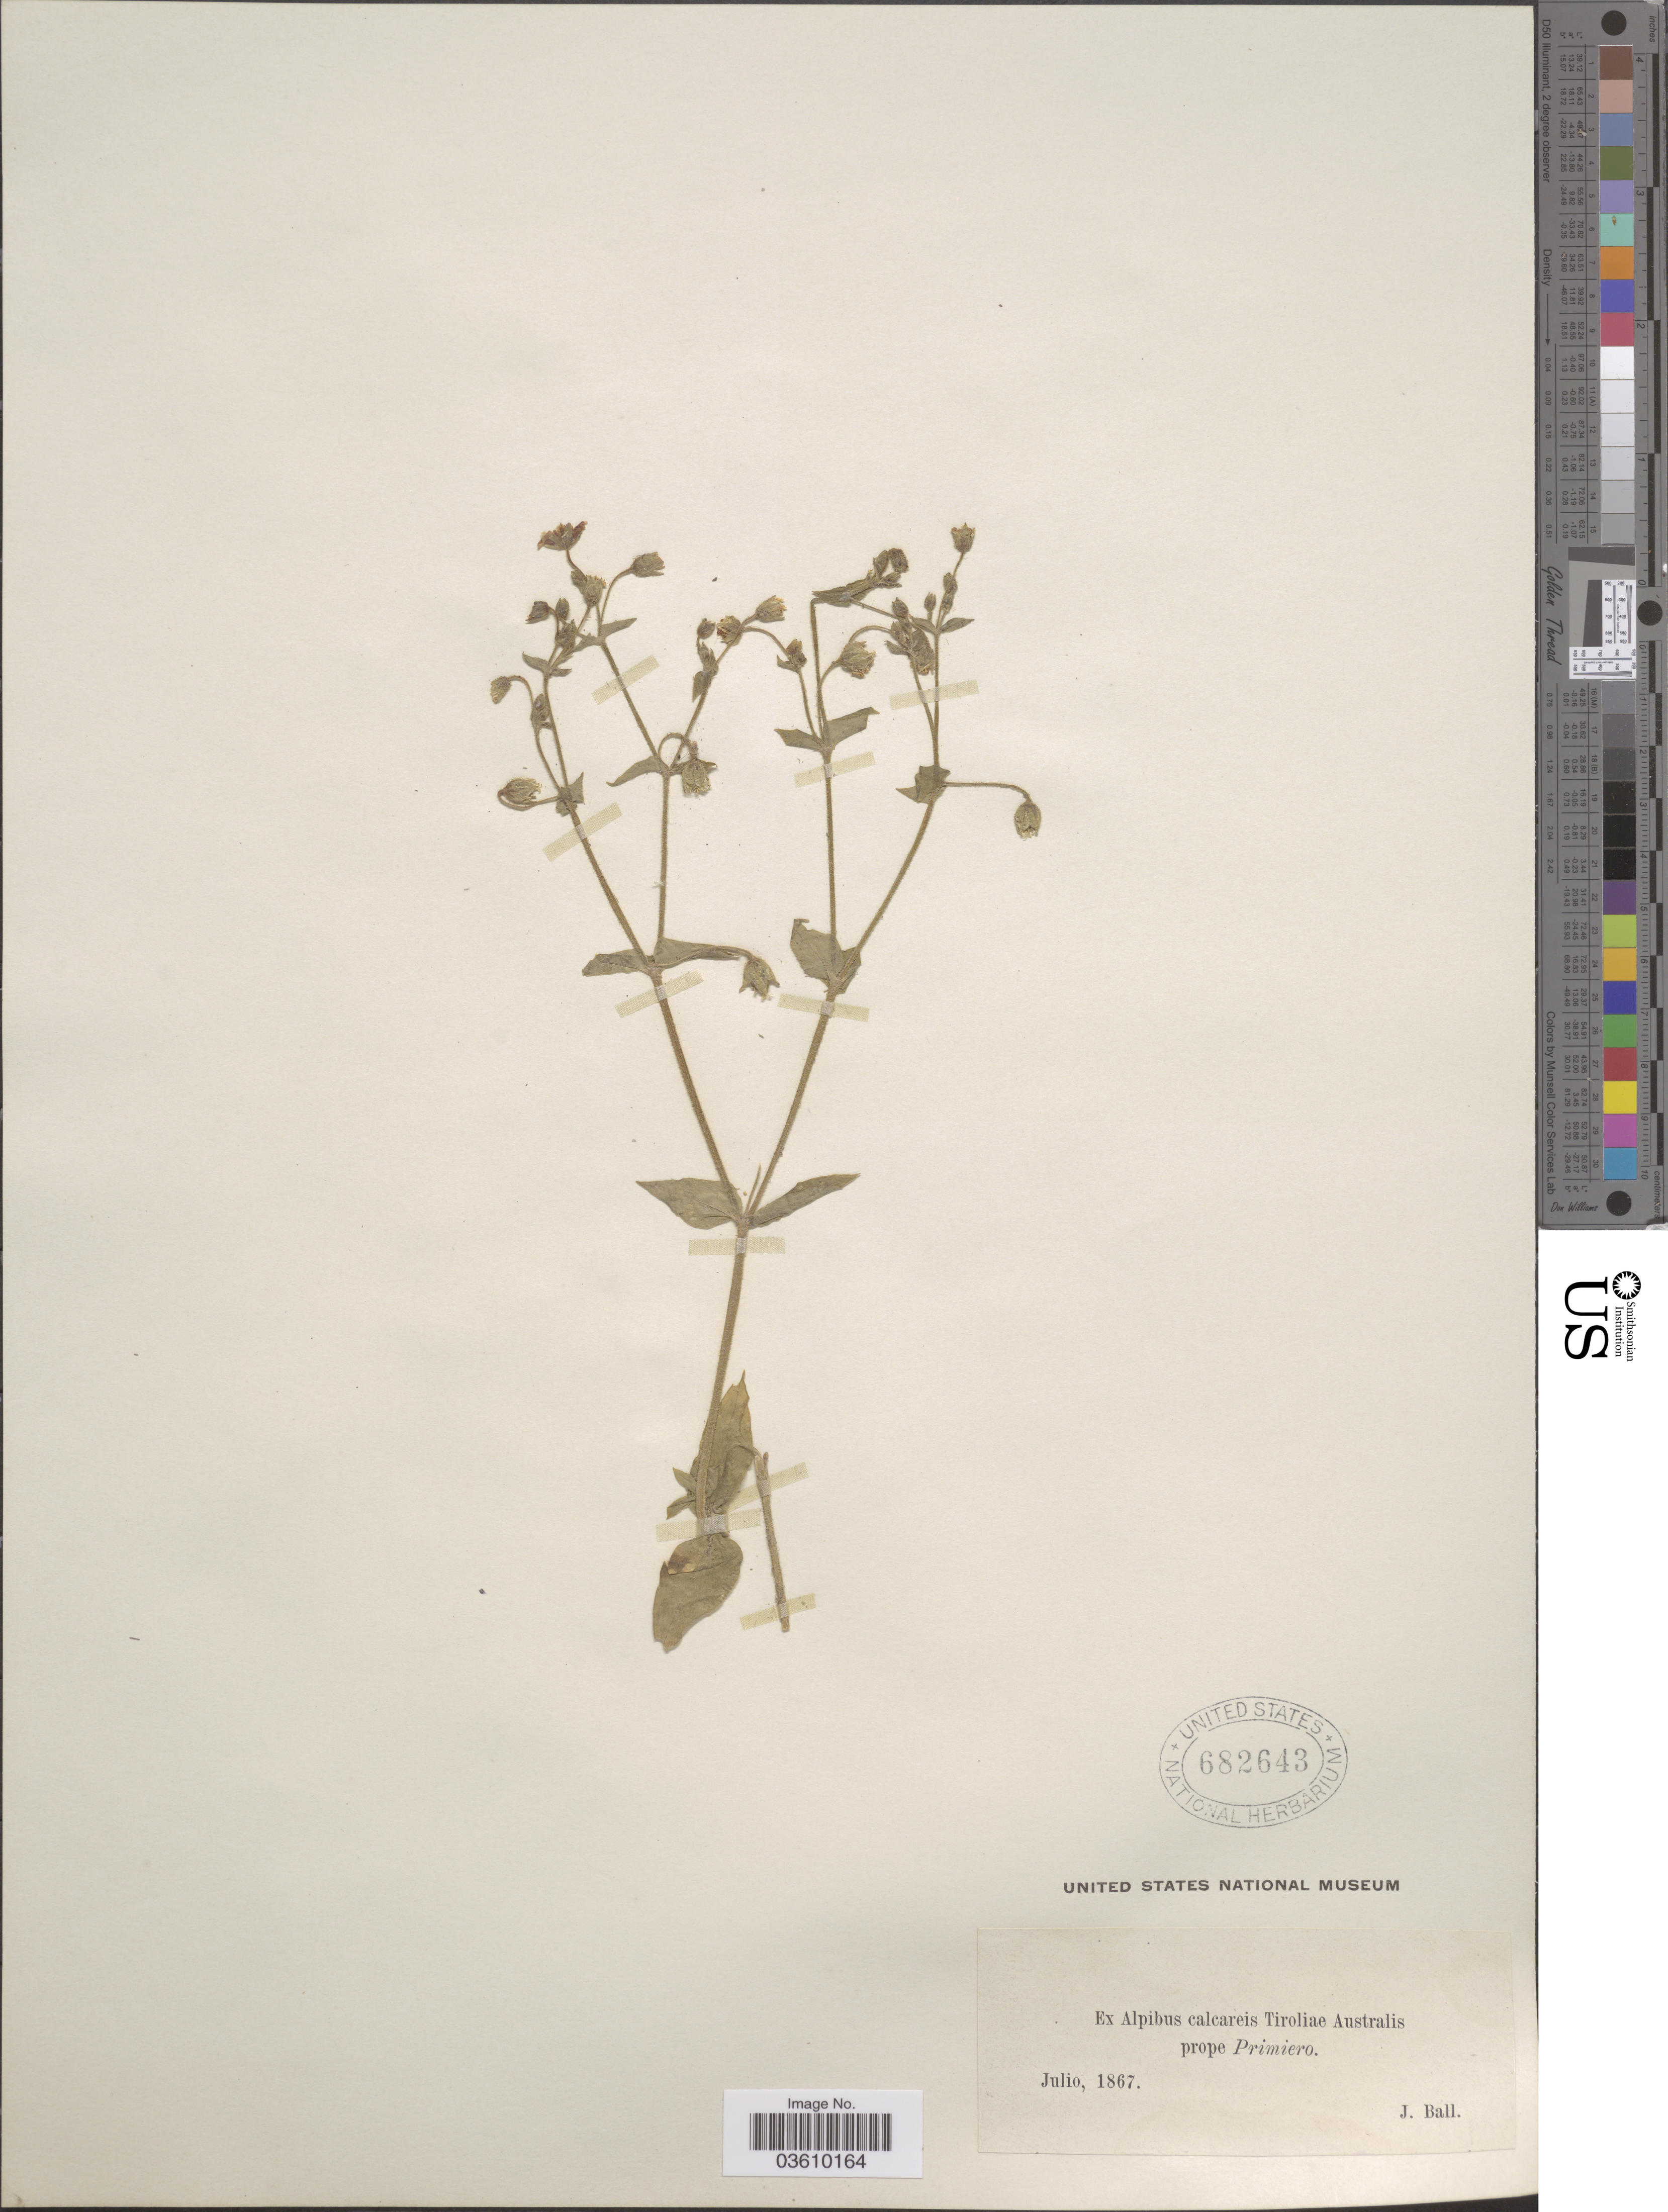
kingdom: Plantae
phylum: Tracheophyta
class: Magnoliopsida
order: Caryophyllales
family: Caryophyllaceae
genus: Stellaria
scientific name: Stellaria sp.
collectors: J. Ball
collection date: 1867-07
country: Italy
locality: Ex Alpibus calcareis Tiroliae Australis prope Primiero.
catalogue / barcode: US 682643